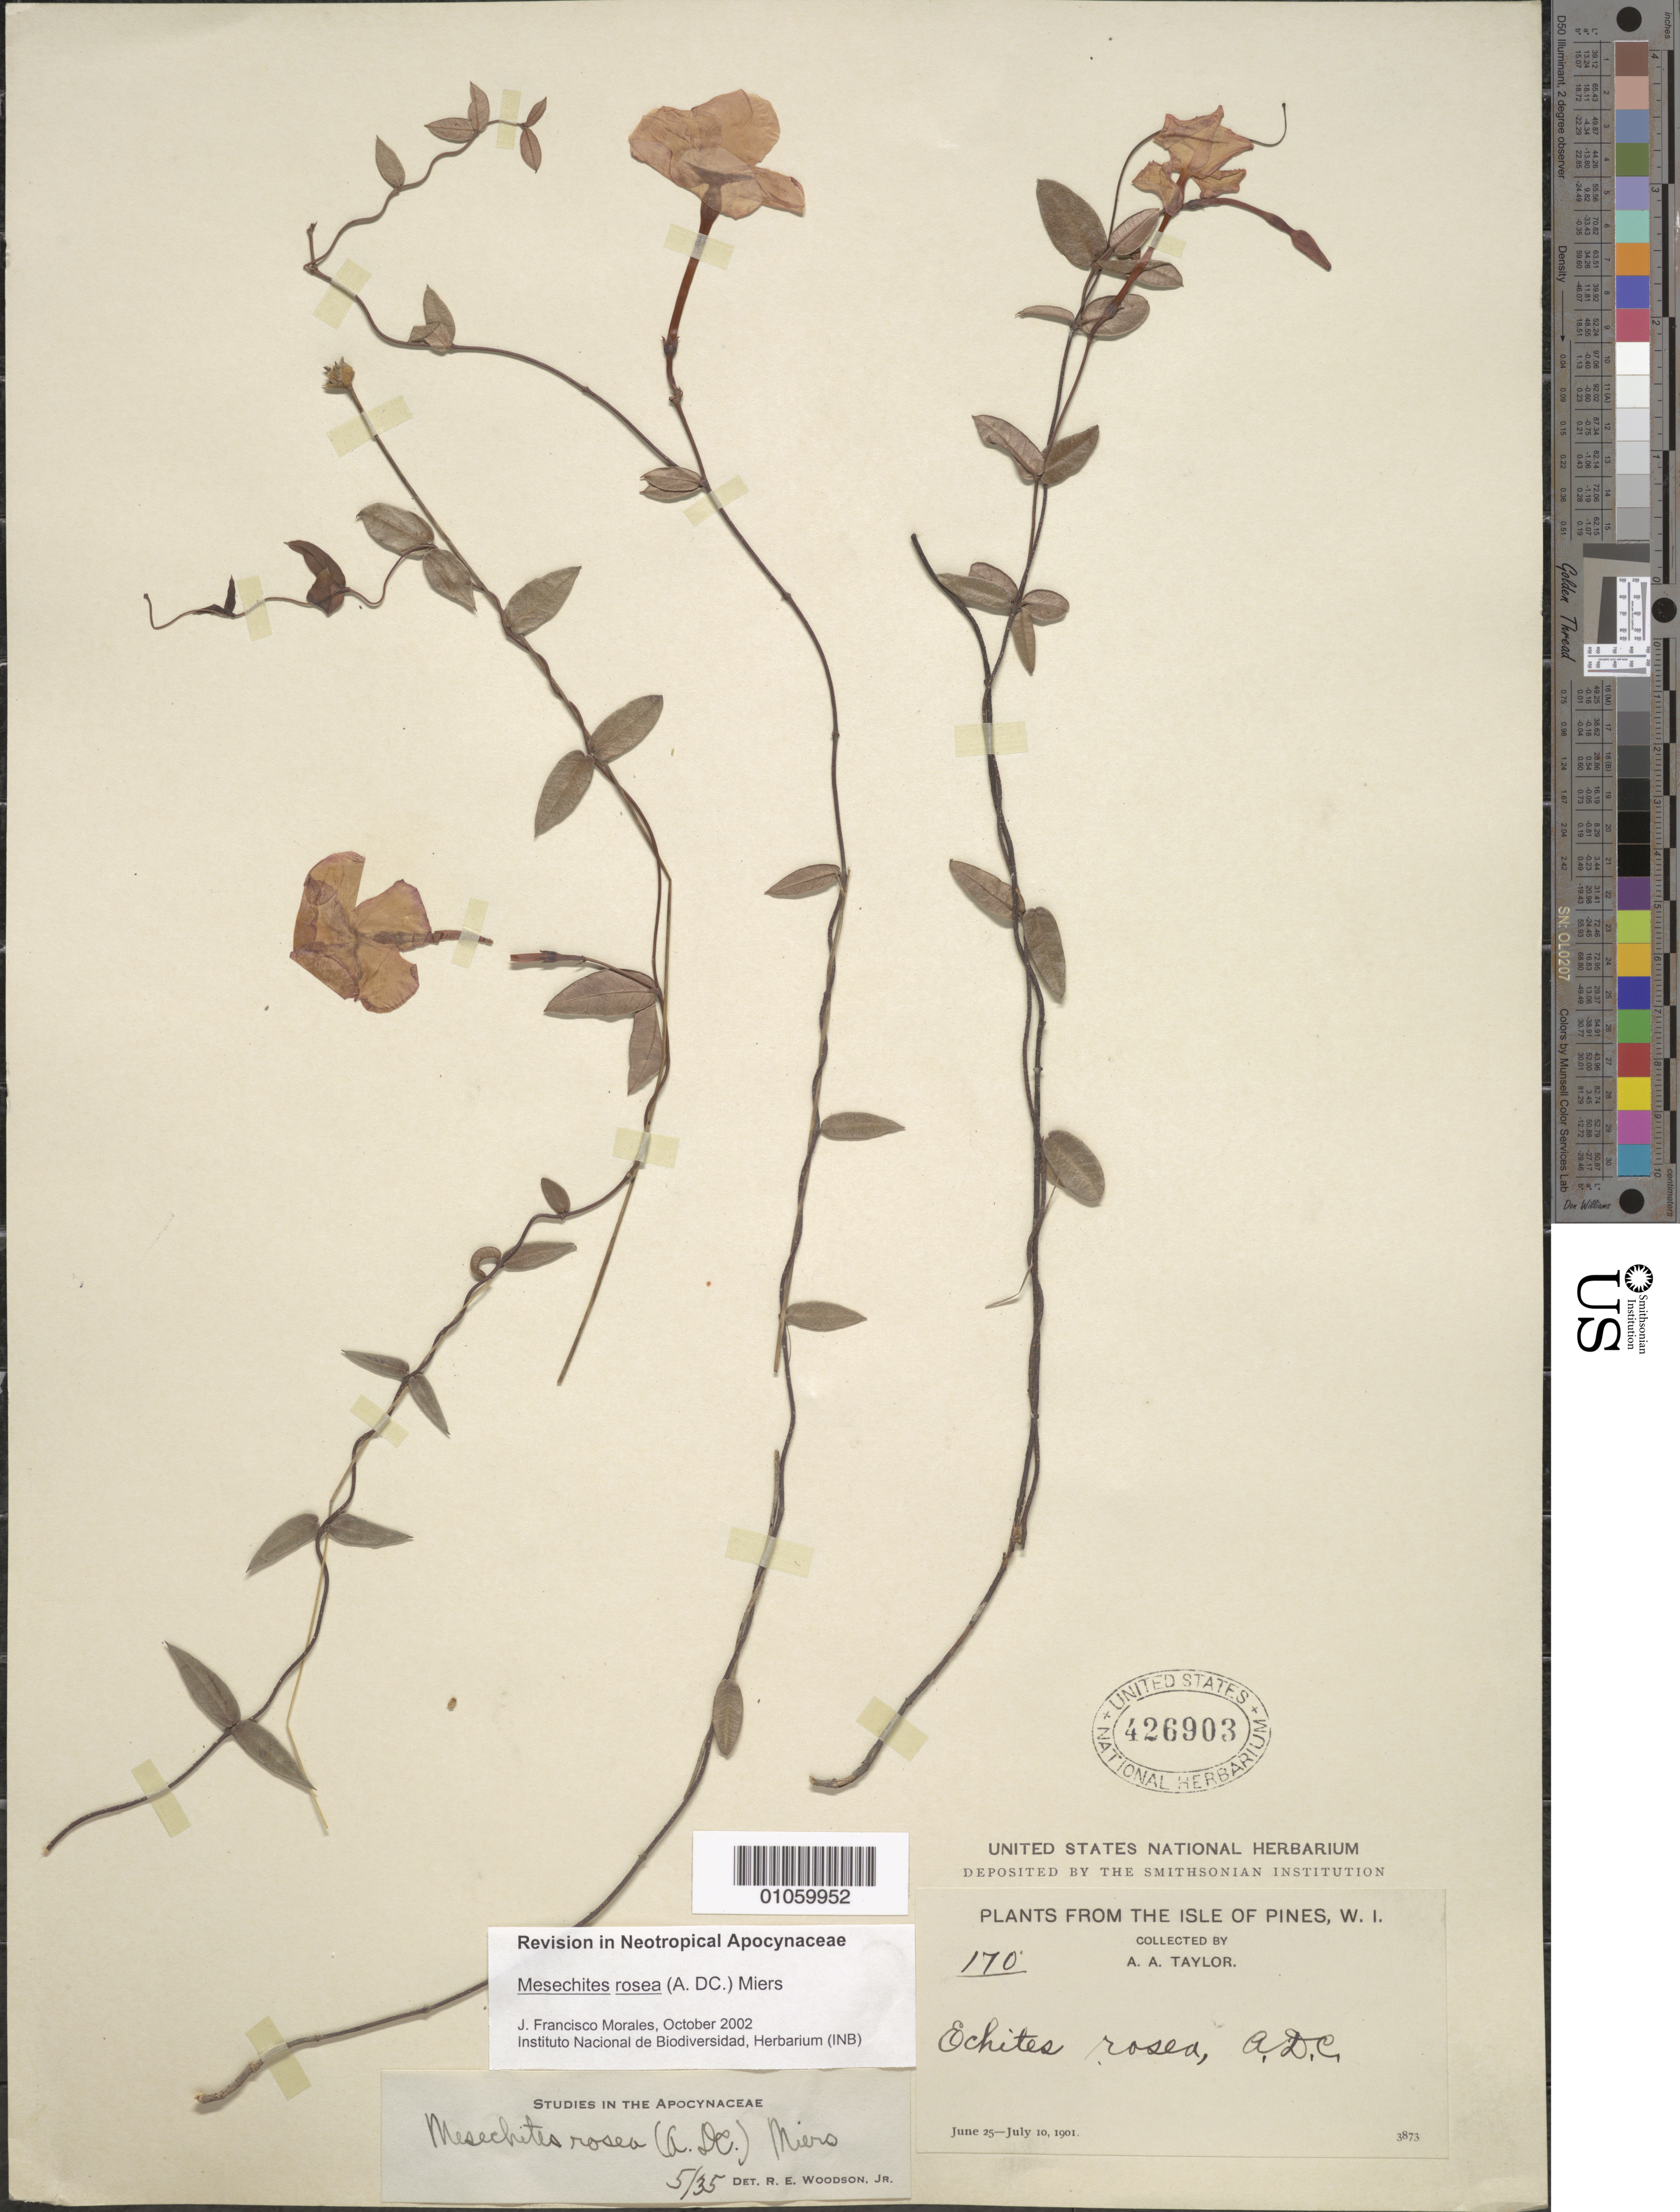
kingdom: Plantae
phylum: Tracheophyta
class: Magnoliopsida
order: Gentianales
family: Apocynaceae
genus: Mesechites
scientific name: Mesechites roseus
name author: (A. DC.) Miers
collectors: A. A. Taylor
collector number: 170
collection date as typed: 25 Jun 1901 to 10 Jul 1901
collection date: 1901-06-25/1901-07-10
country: Cuba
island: Isla de la Juventud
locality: Isle of Pines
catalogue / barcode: US 426903